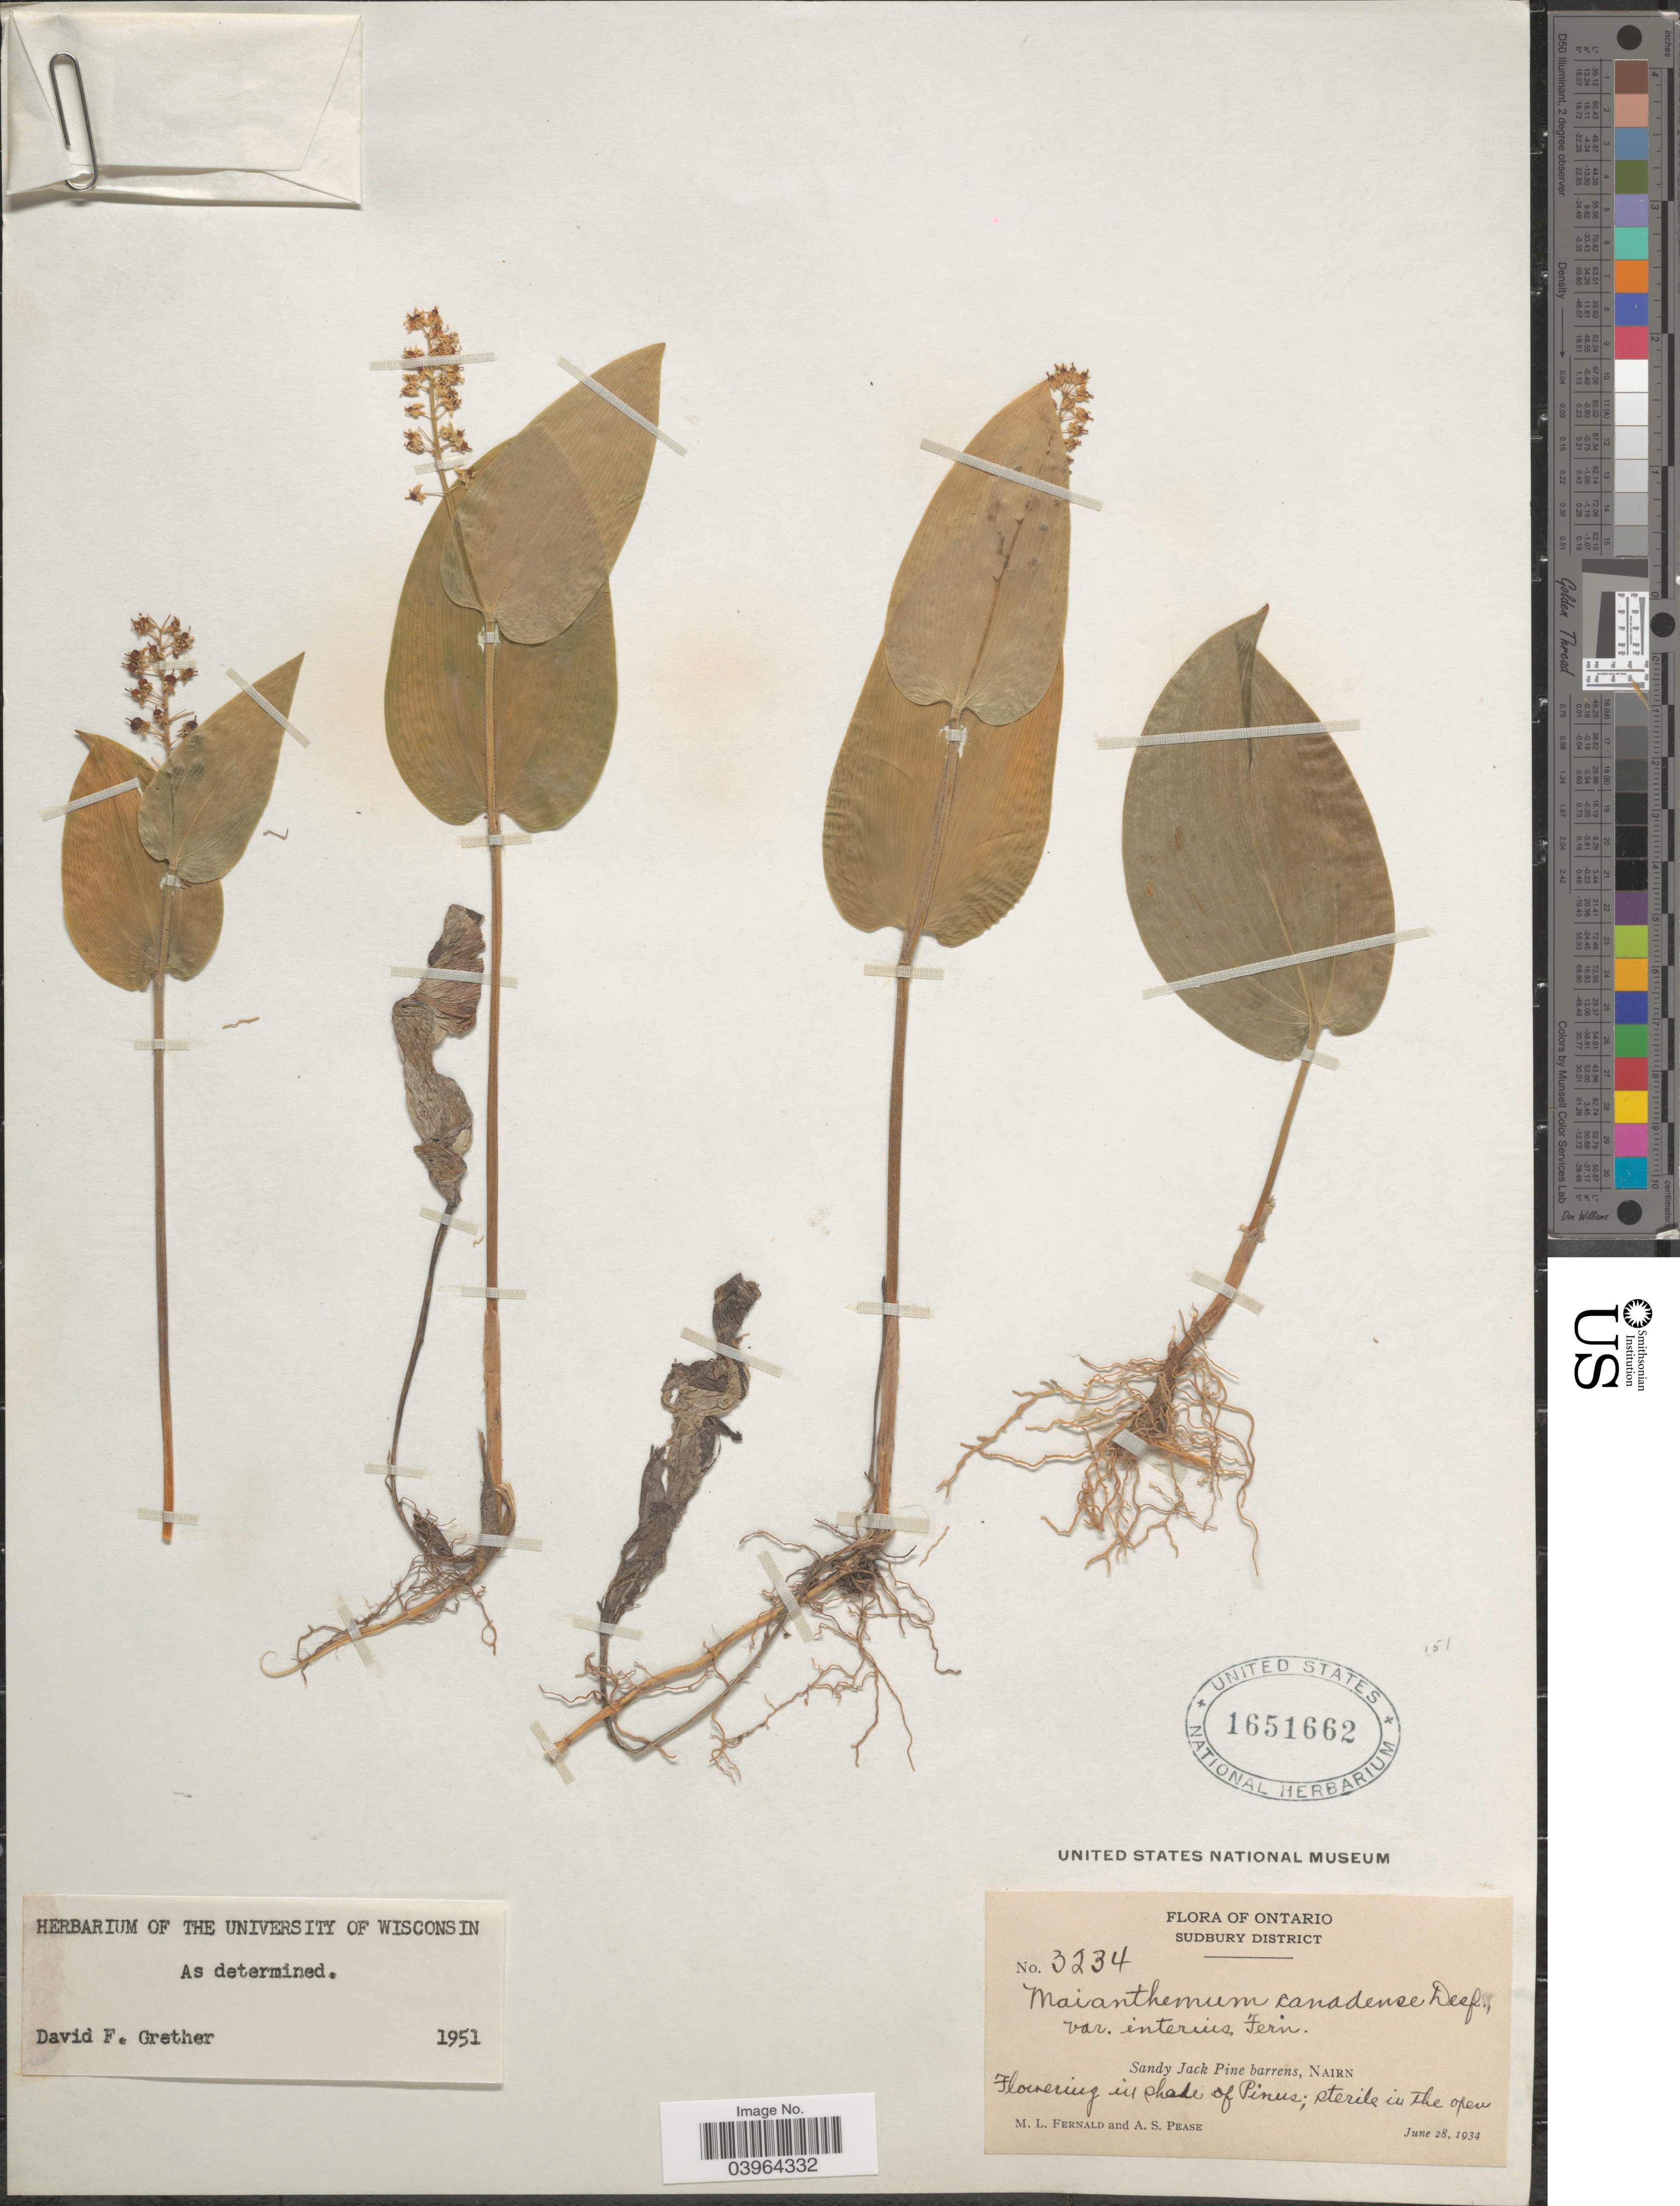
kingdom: Plantae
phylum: Tracheophyta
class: Liliopsida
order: Asparagales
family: Asparagaceae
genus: Maianthemum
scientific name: Maianthemum canadense var. interius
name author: Fernald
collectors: M. L. Fernald & A. S. Pease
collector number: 3234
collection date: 1934-06-28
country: Canada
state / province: Ontario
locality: Sudbury District. Sandy Jack Pine barrens, Nairn.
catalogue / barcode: US 1651662